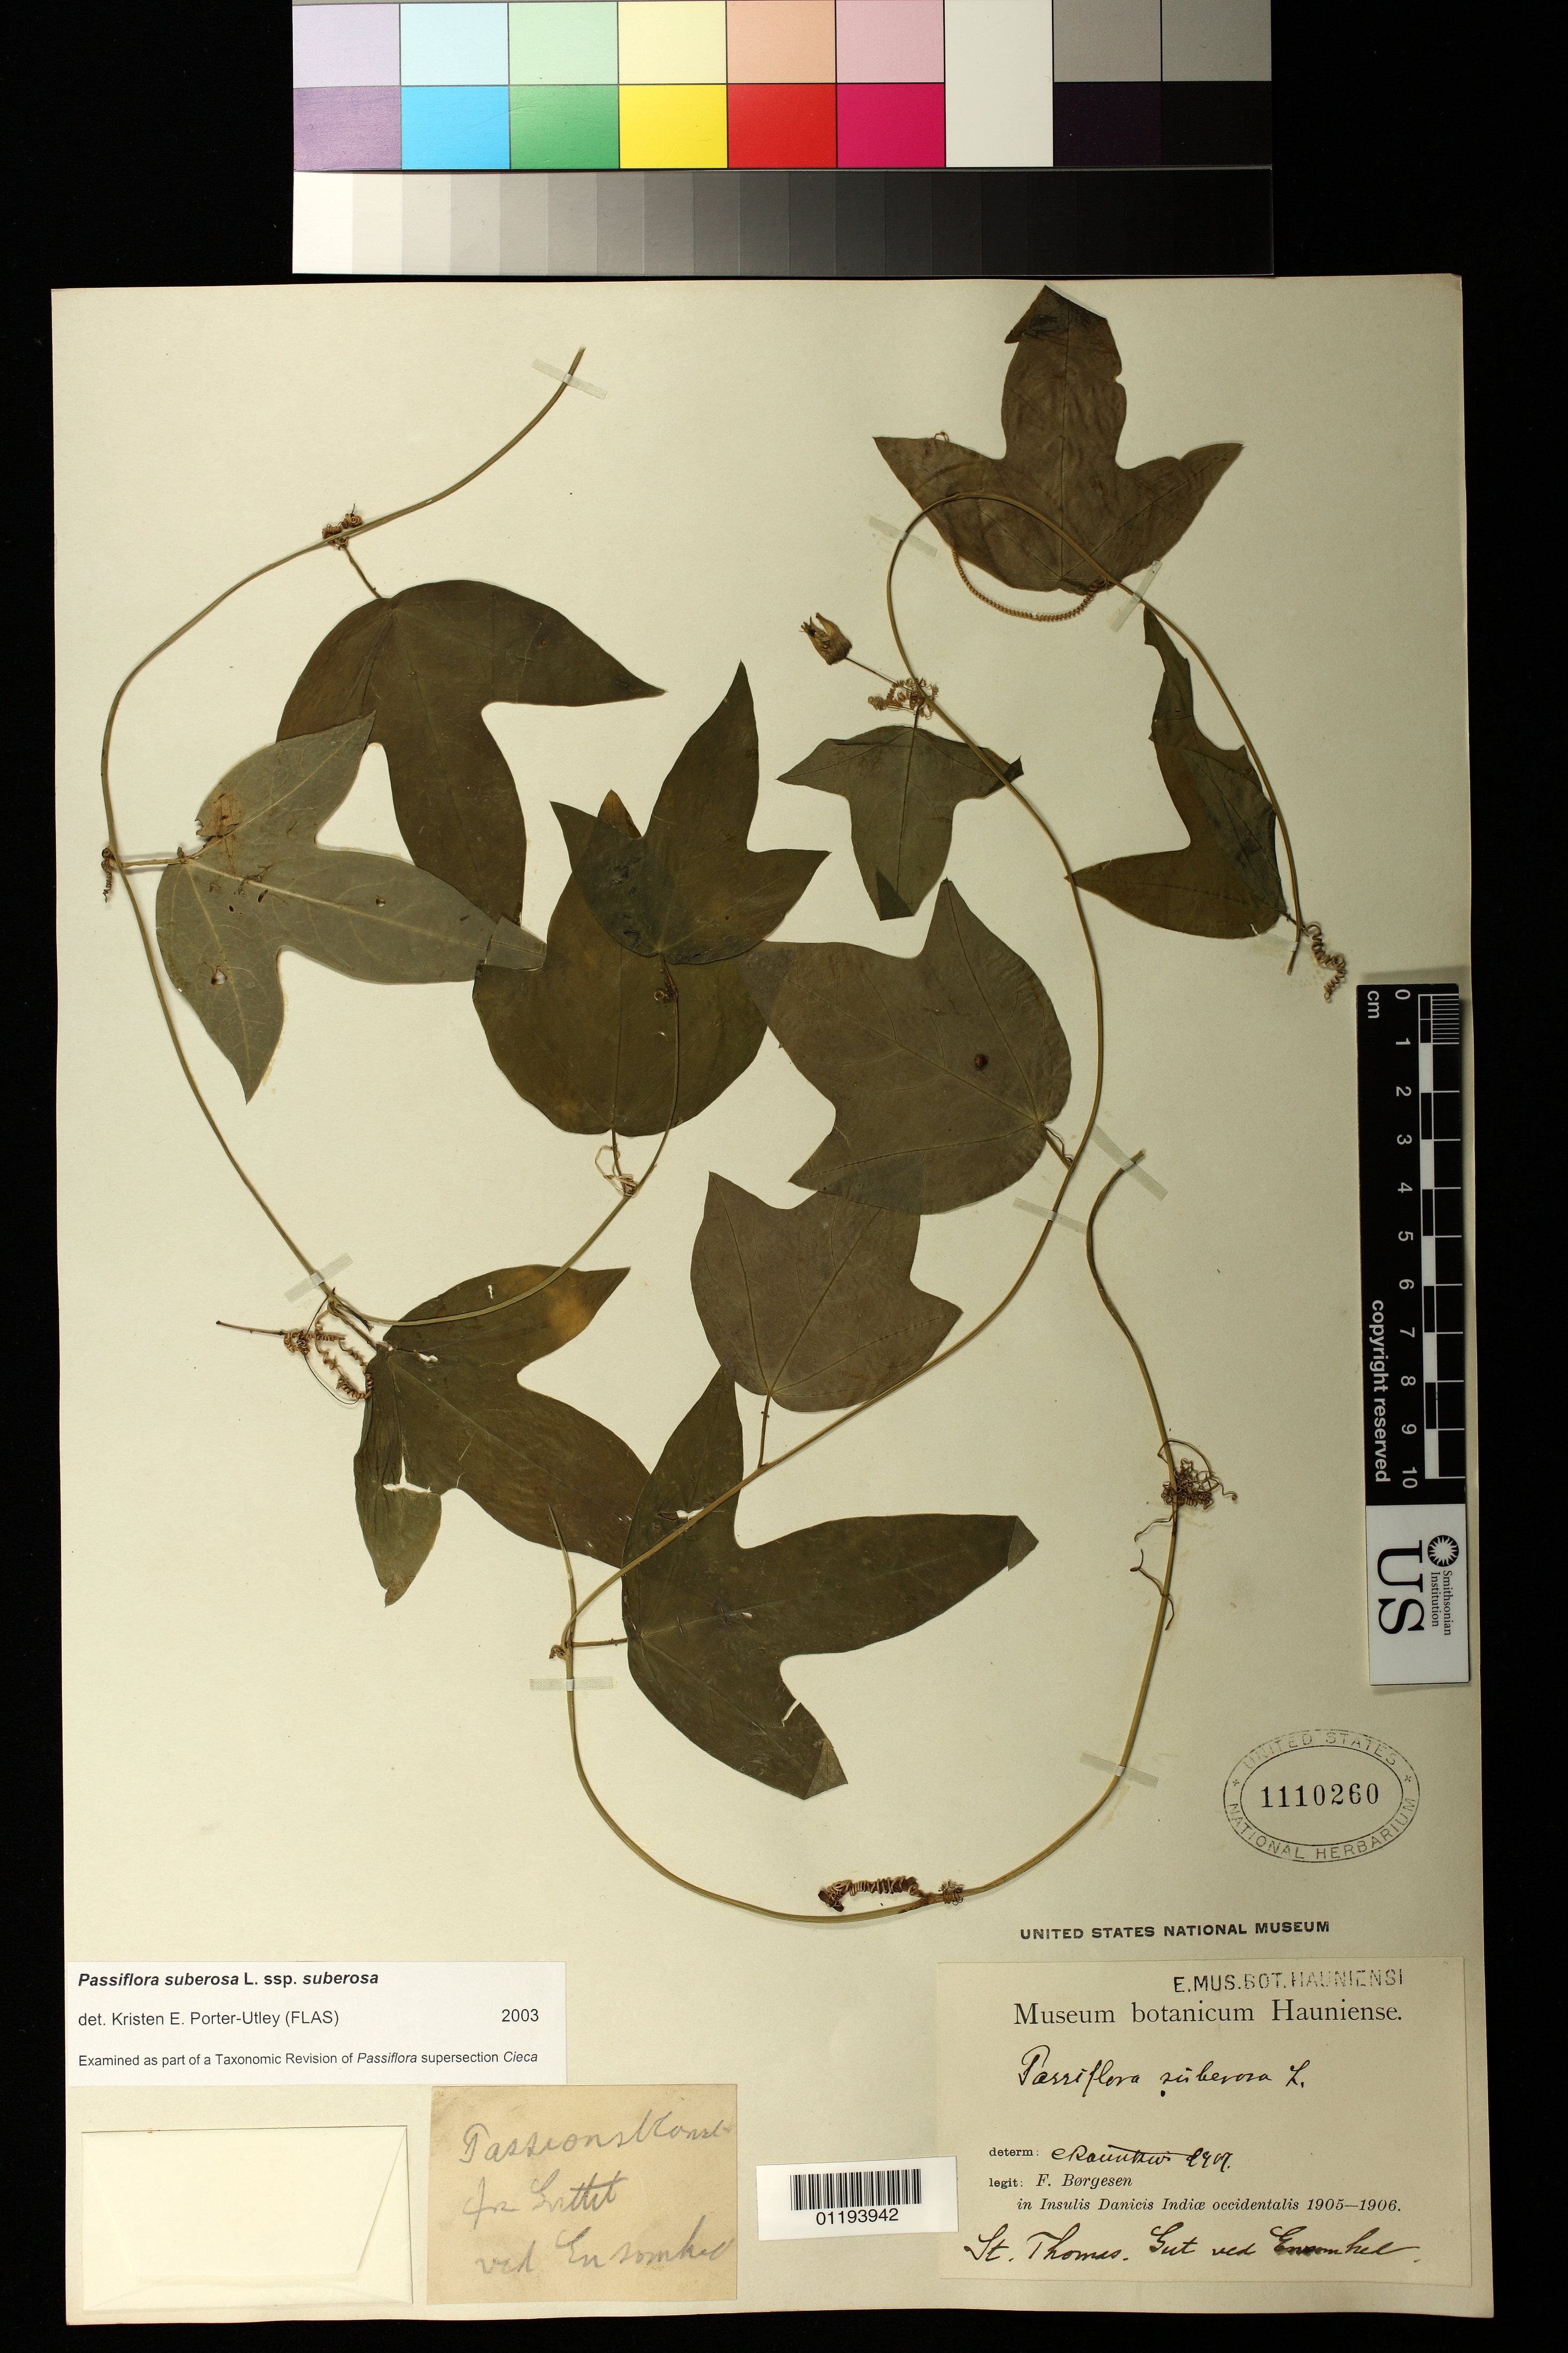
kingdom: Plantae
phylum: Tracheophyta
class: Magnoliopsida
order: Malpighiales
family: Passifloraceae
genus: Passiflora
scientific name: Passiflora suberosa subsp. suberosa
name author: L.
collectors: F. C. Børgesen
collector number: n.s.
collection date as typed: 1905 1906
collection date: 1905/1906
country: Jamaica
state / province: Saint Thomas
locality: Gut ved Ensom hed.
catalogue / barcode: US 1110260